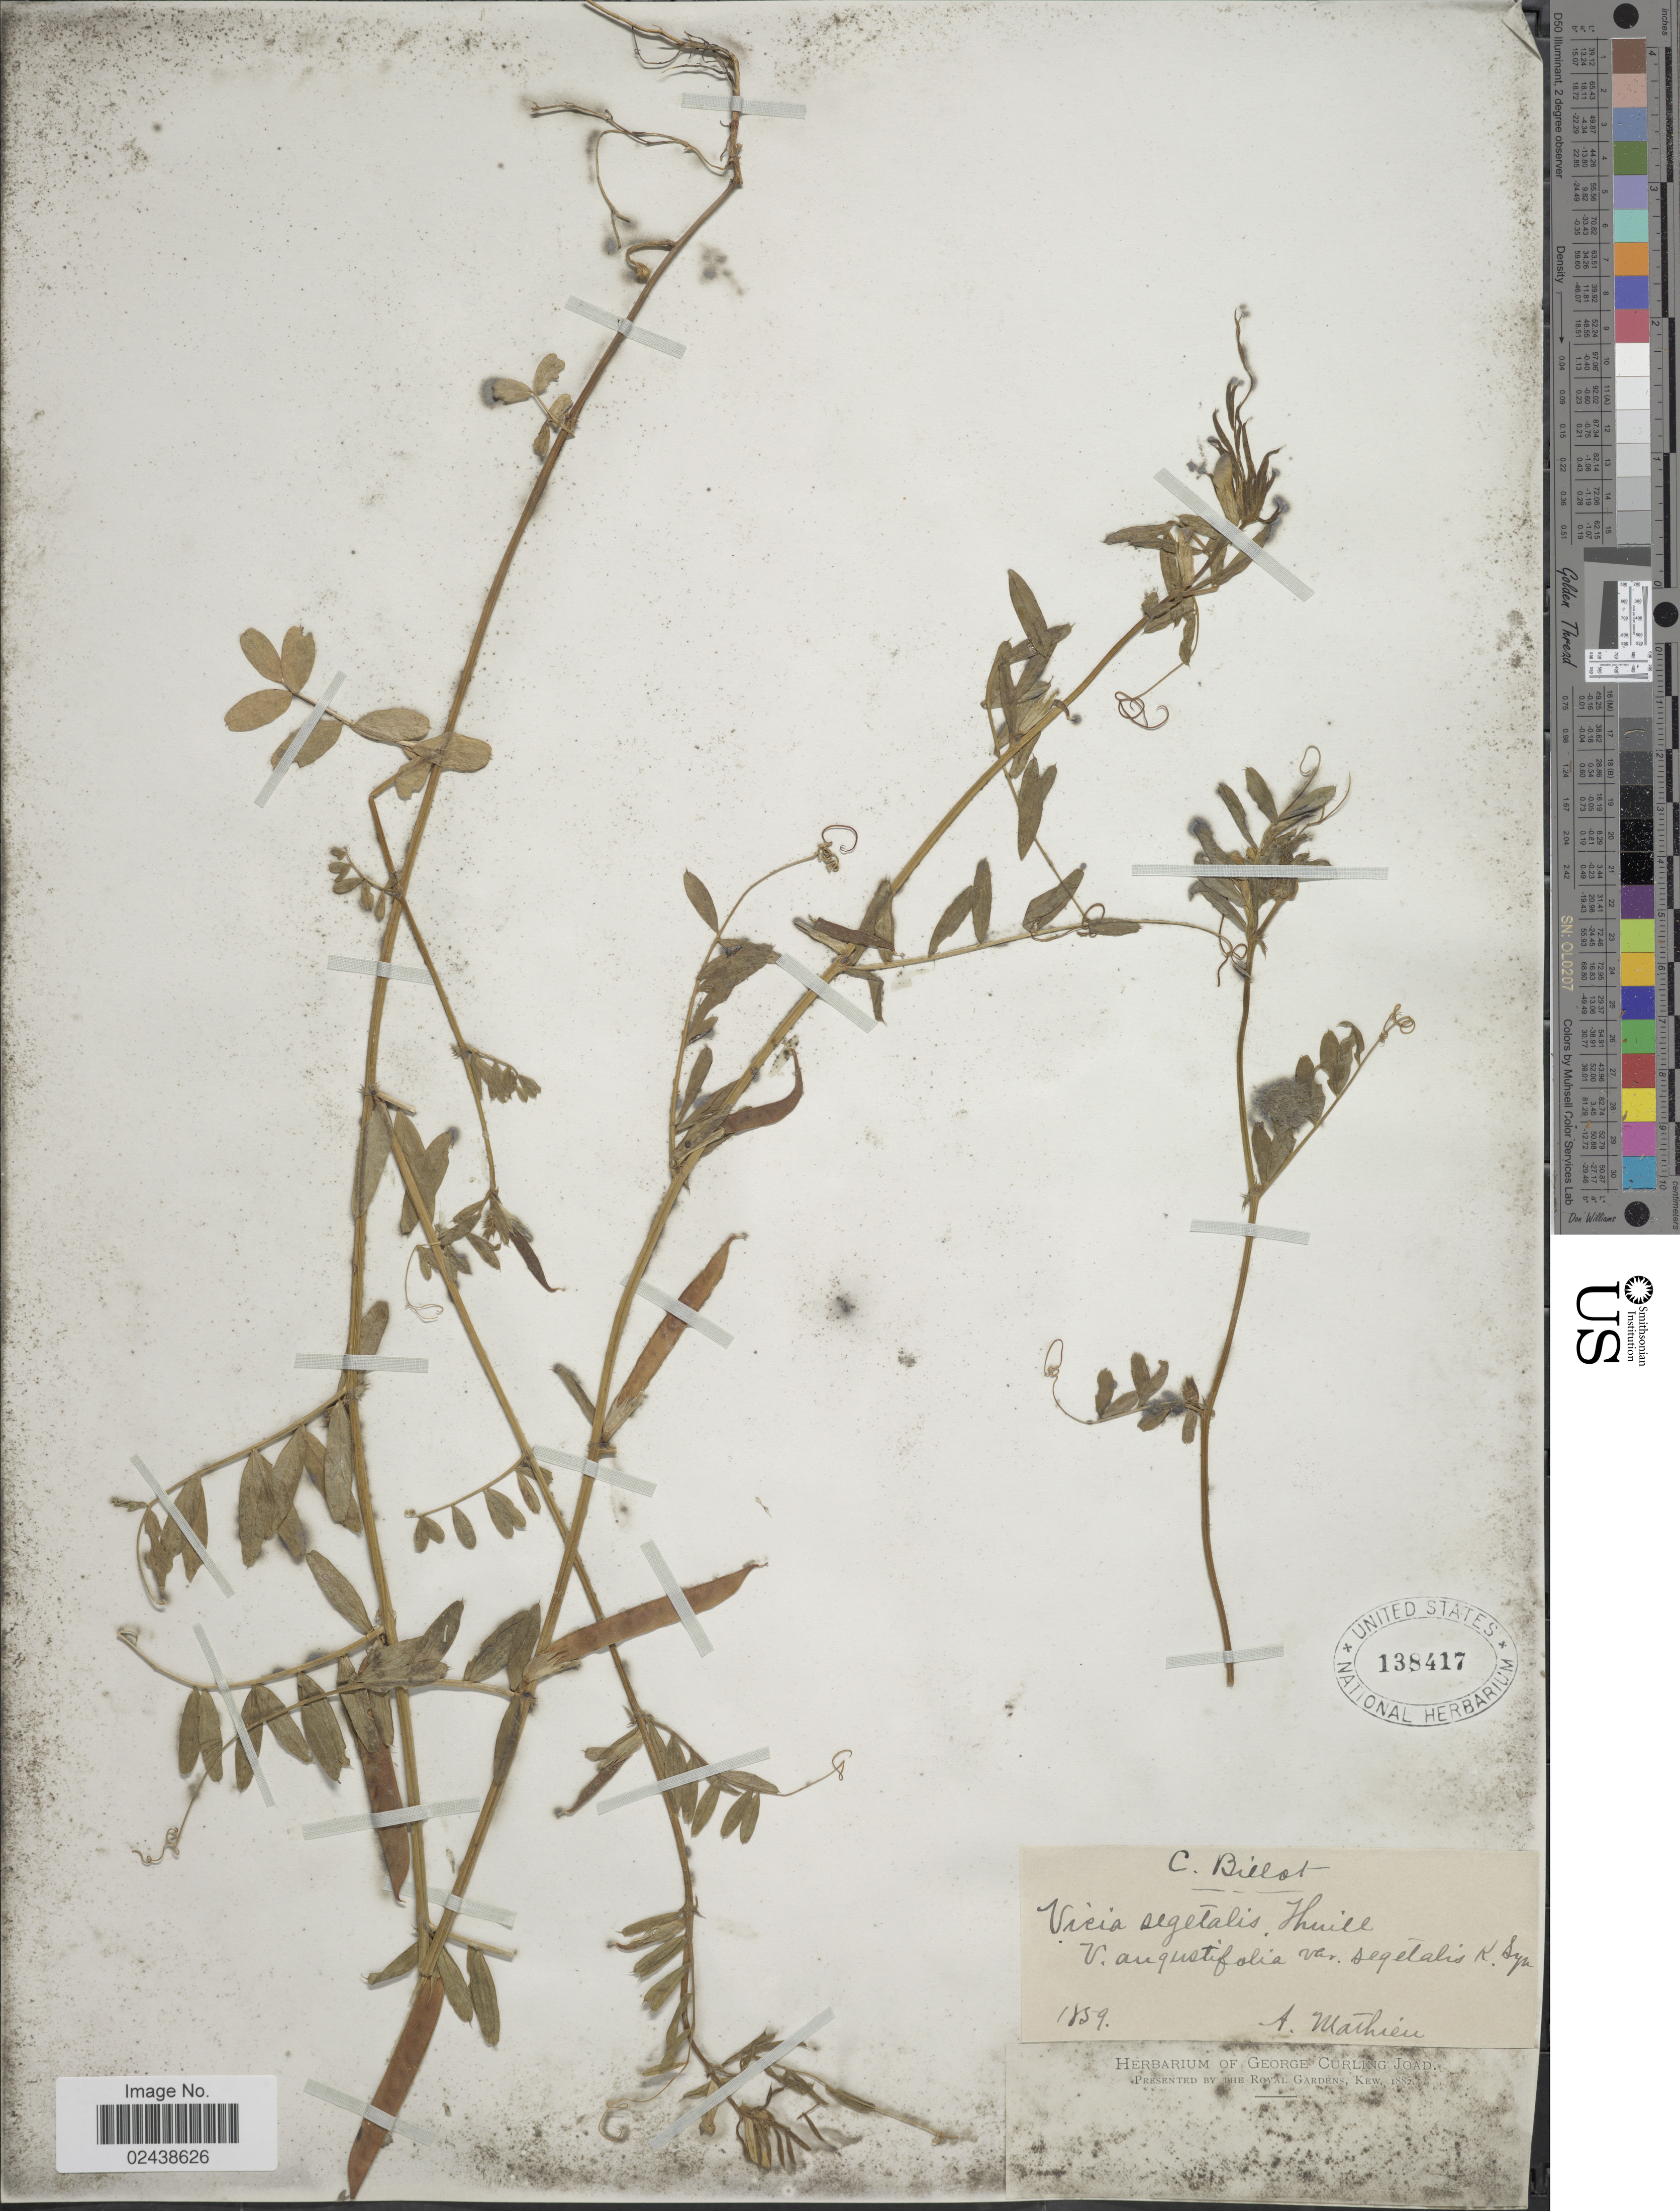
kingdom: Plantae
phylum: Tracheophyta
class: Magnoliopsida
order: Fabales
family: Fabaceae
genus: Vicia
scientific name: Vicia angustifolia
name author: L.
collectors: A. Mathieu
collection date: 1859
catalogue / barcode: US 138417